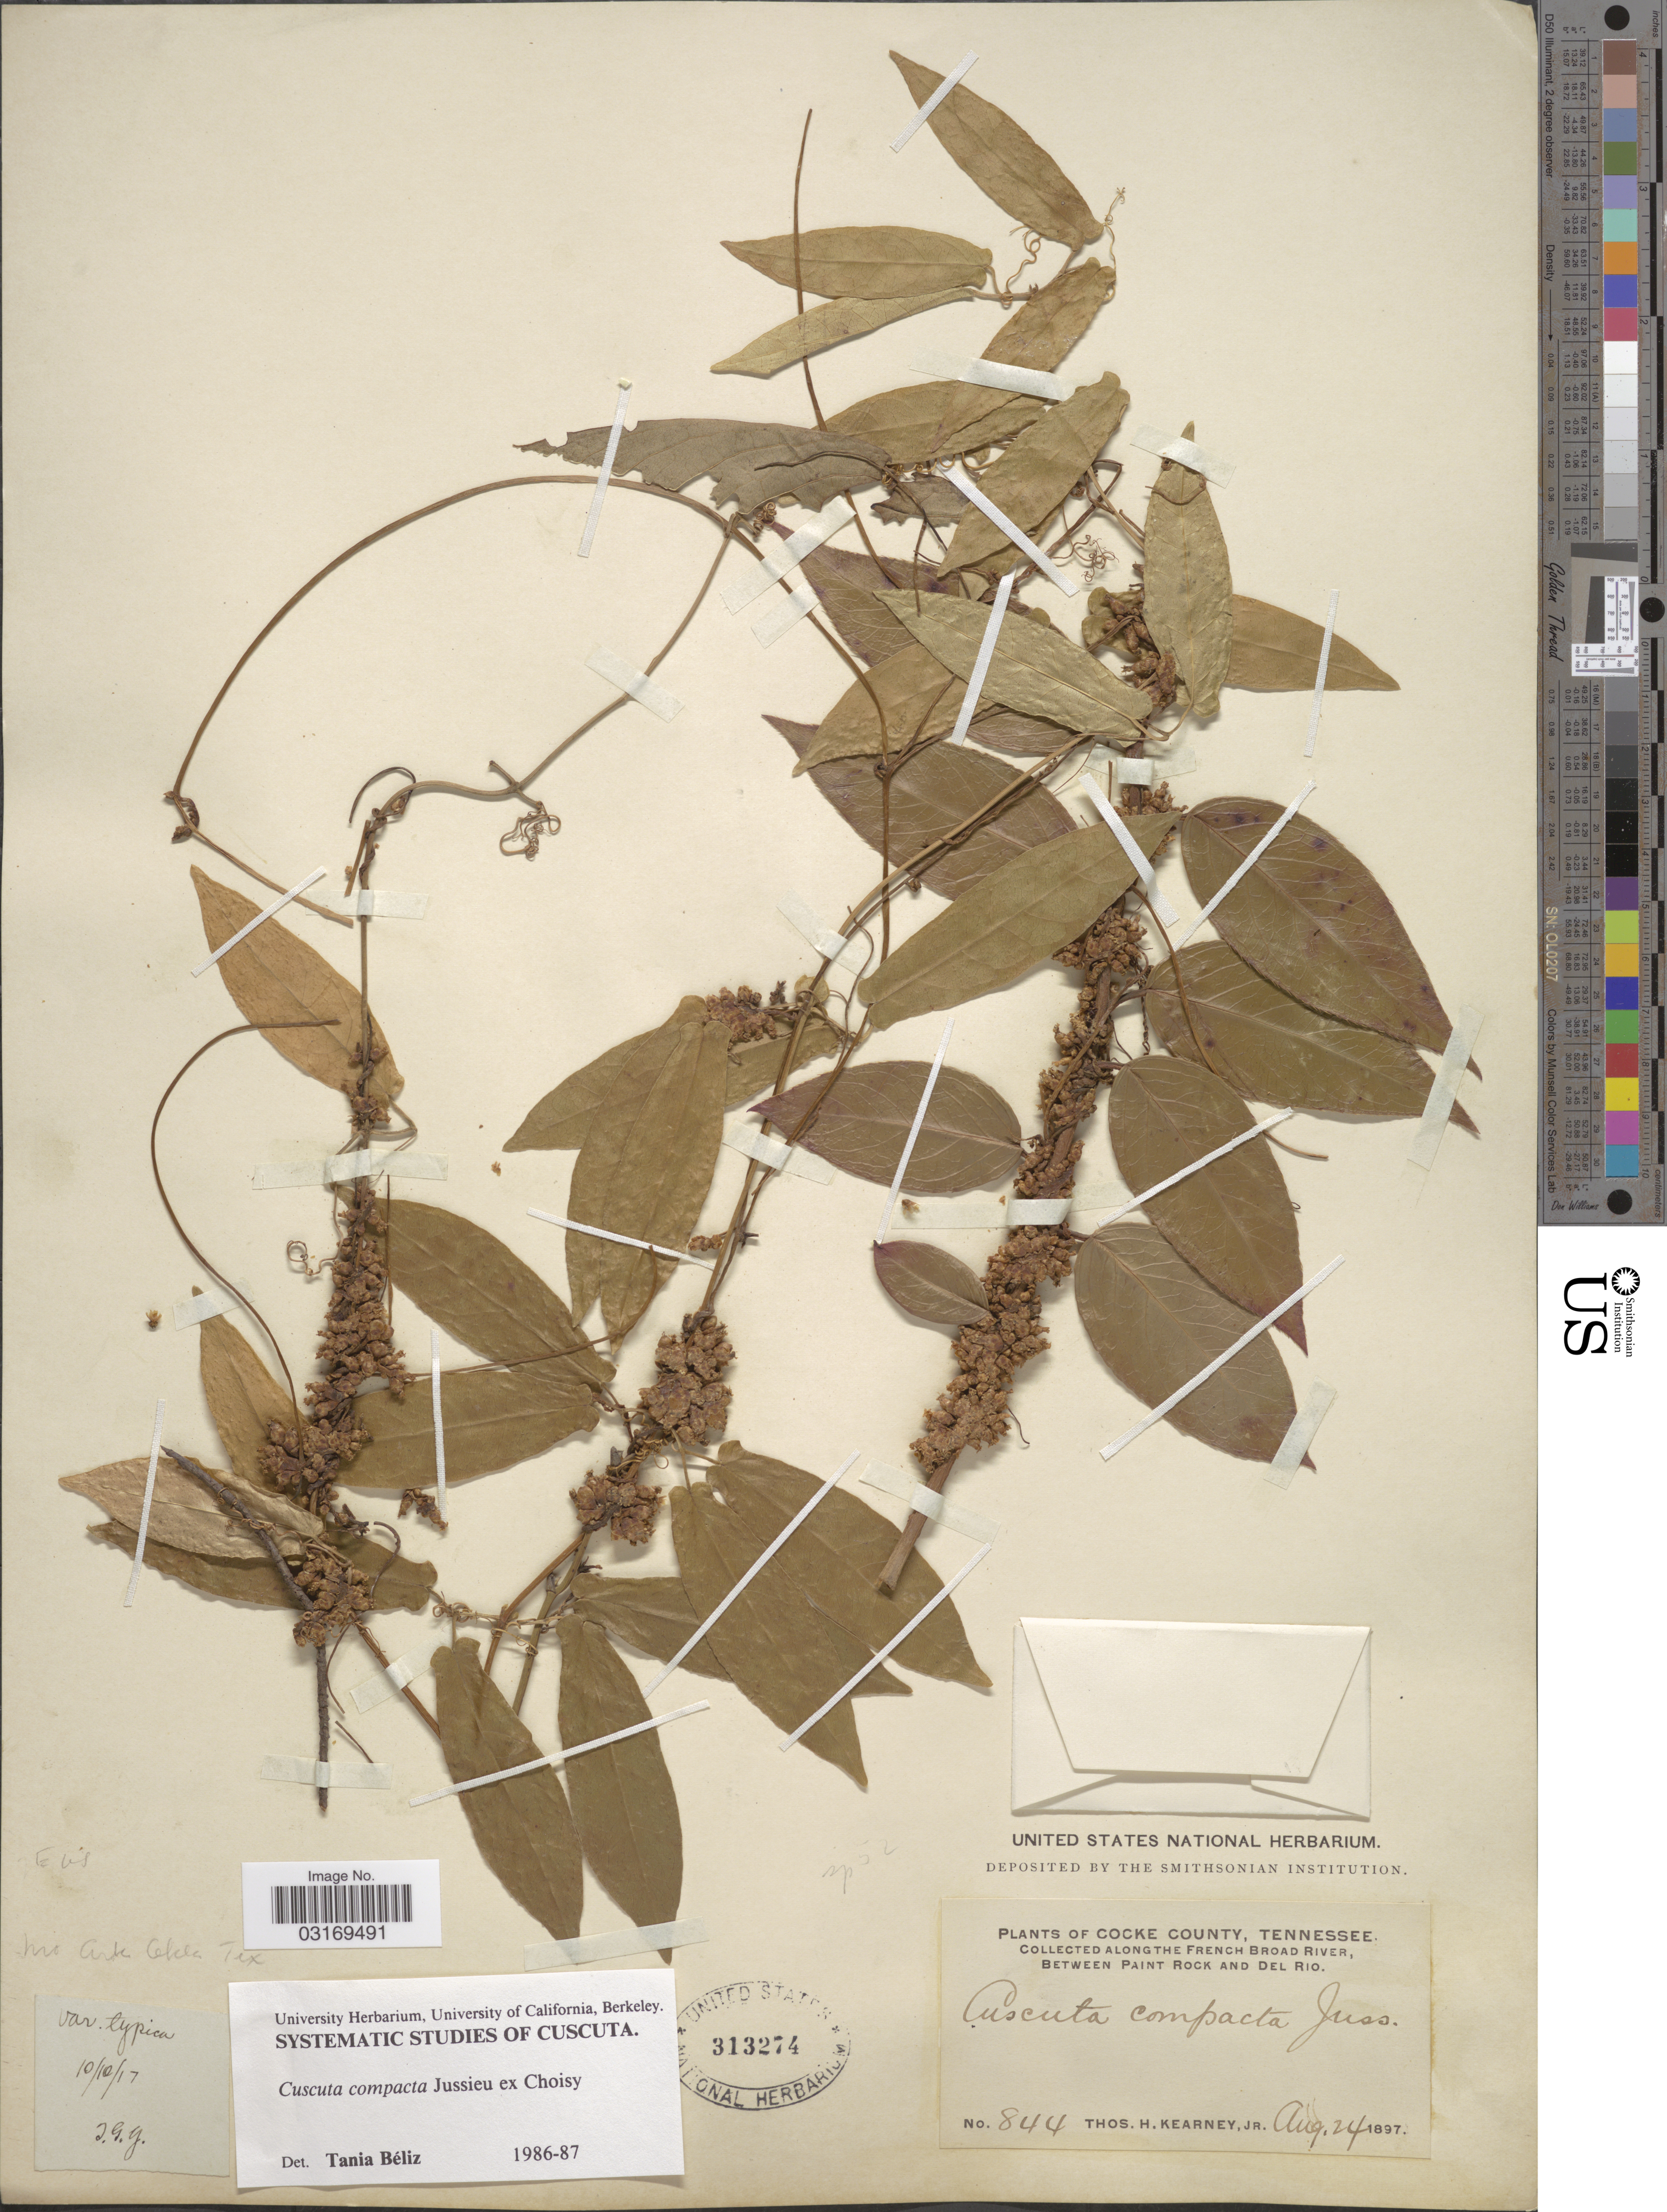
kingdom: Plantae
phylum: Tracheophyta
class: Magnoliopsida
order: Solanales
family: Convolvulaceae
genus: Cuscuta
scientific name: Cuscuta compacta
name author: Juss. ex Choisy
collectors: T. H. Kearney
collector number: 844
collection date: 1897-08-24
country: United States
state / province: Tennessee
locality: Cocke County, Along the French broad River, between Paint Rock and Del Rio.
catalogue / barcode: US 313274